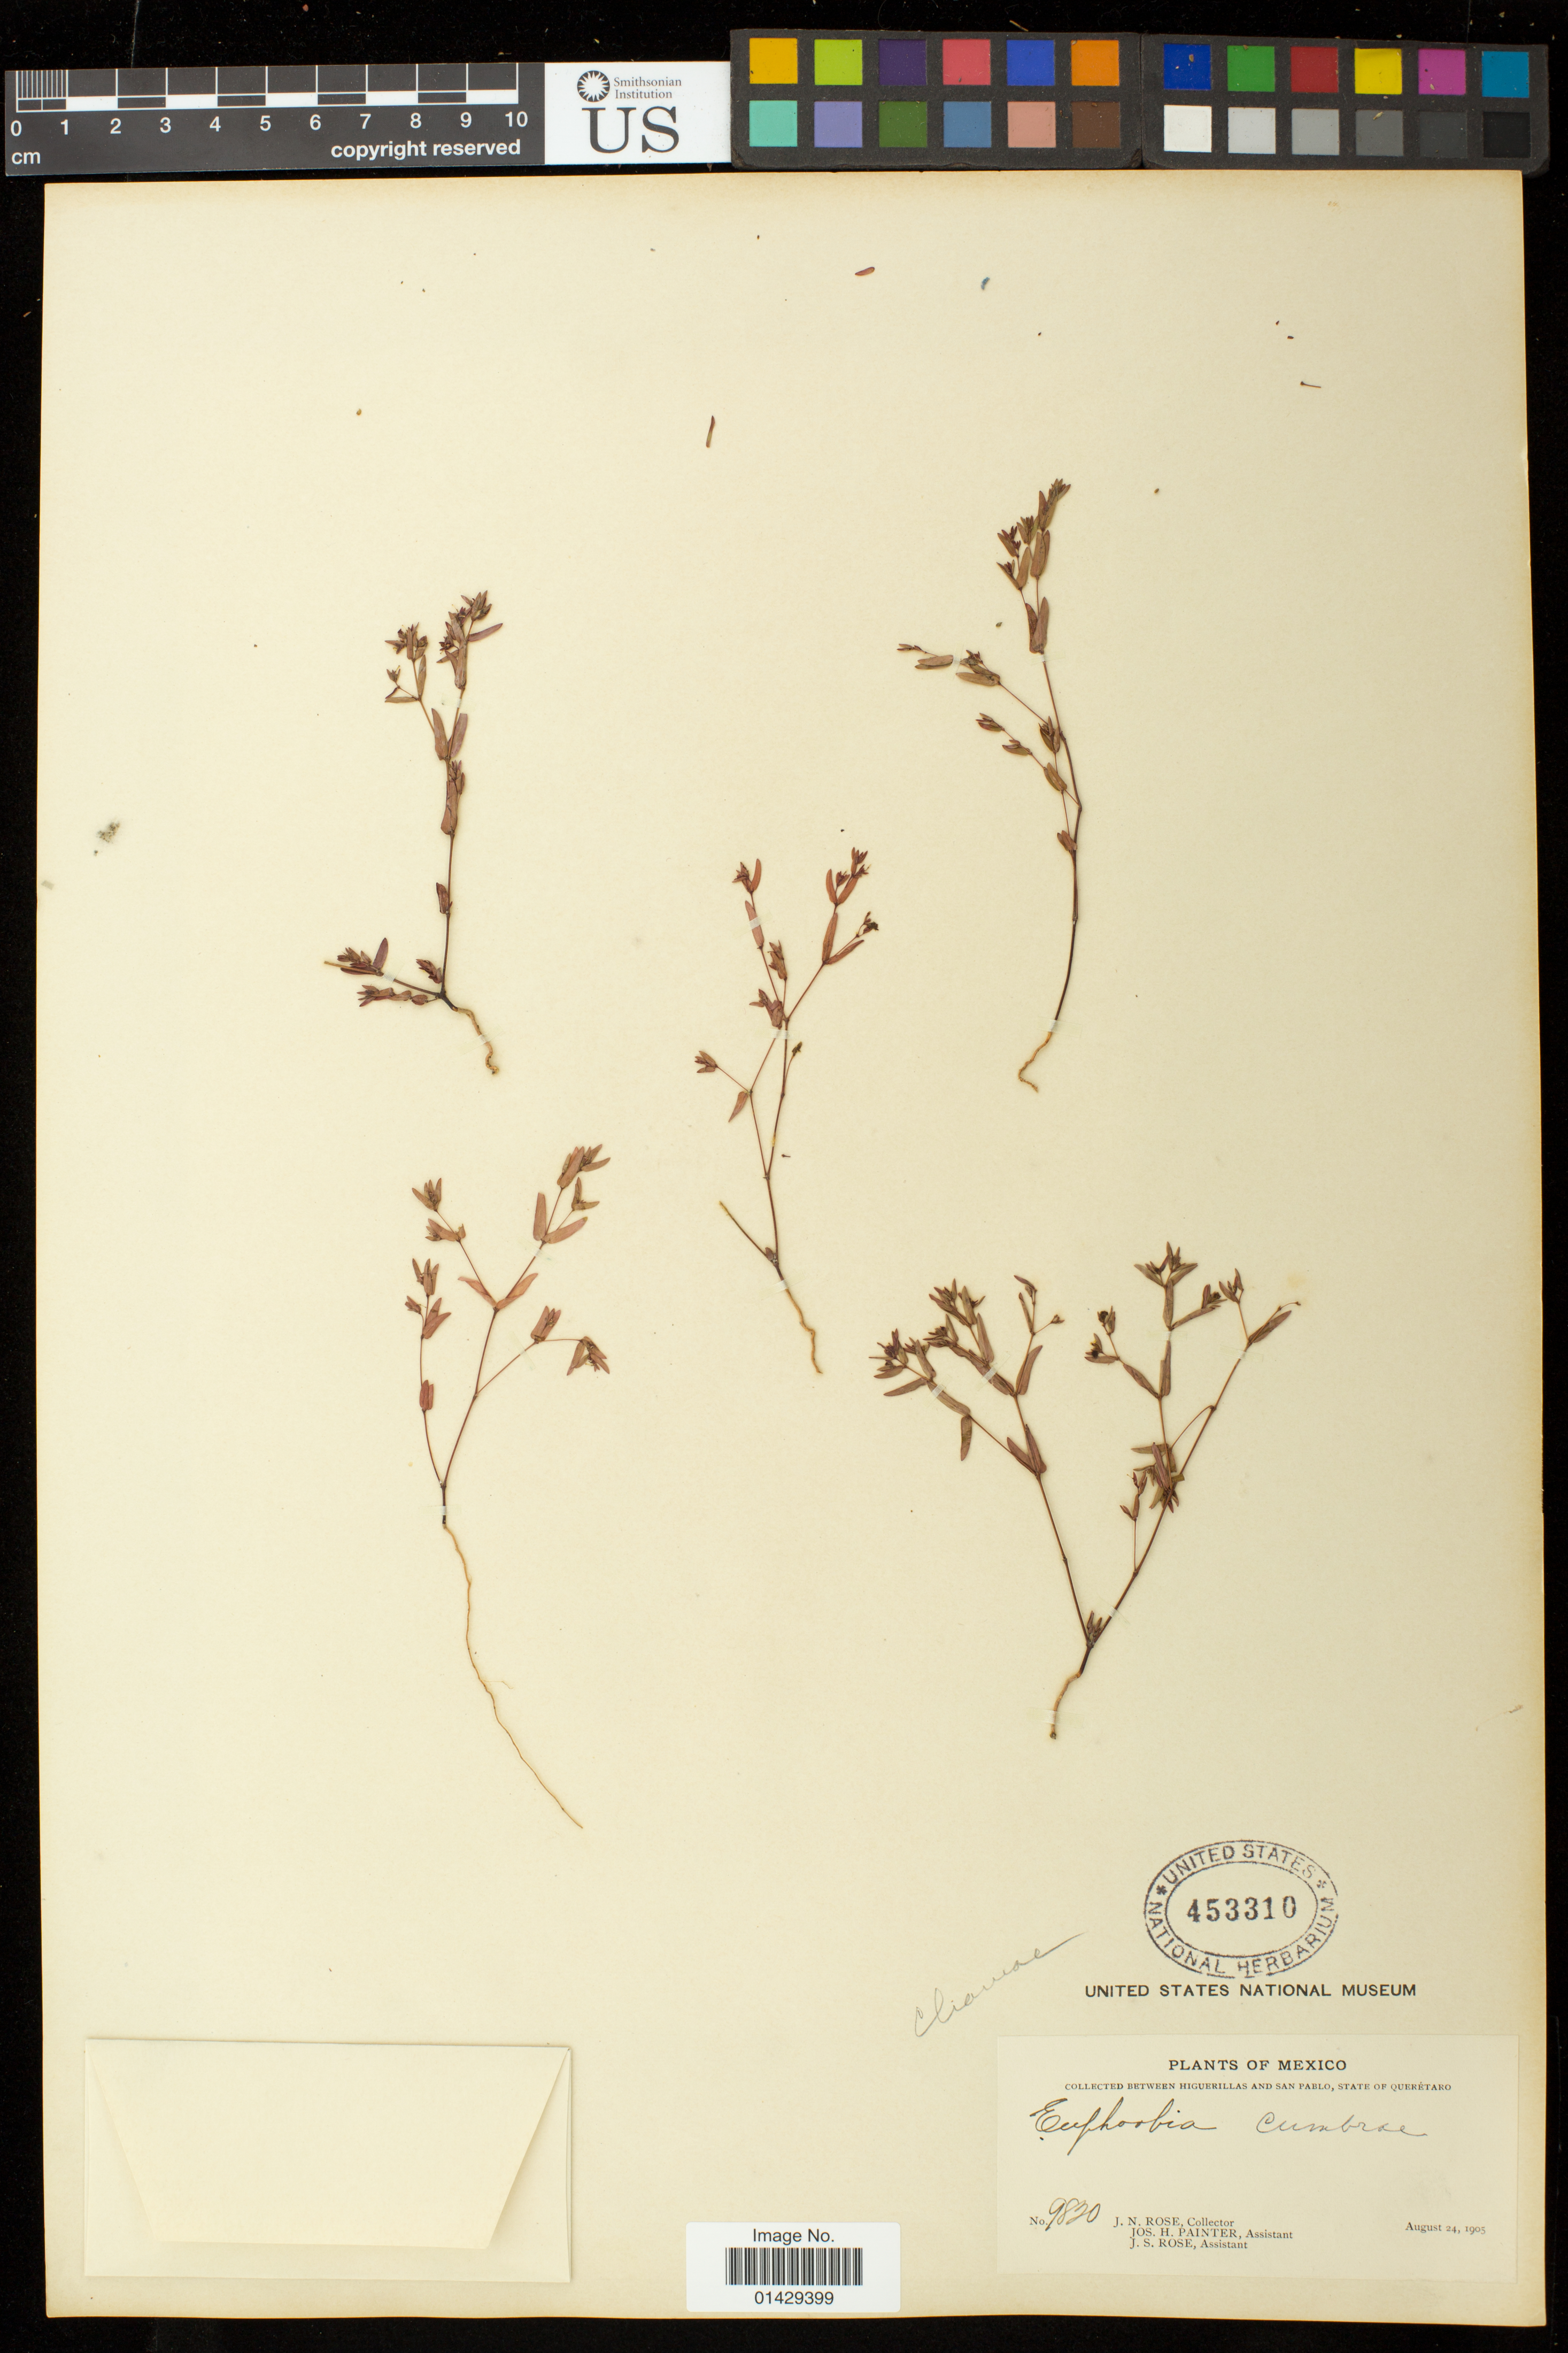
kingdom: Plantae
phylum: Tracheophyta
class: Magnoliopsida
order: Malpighiales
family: Euphorbiaceae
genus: Euphorbia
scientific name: Euphorbia cumbrae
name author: Boiss.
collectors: J. N. Rose, J. H. Painter & J. S. Rose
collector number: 9820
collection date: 1905-08-24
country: Mexico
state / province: Querétaro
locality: Between Higuerillas and San Pablo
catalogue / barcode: US 453310